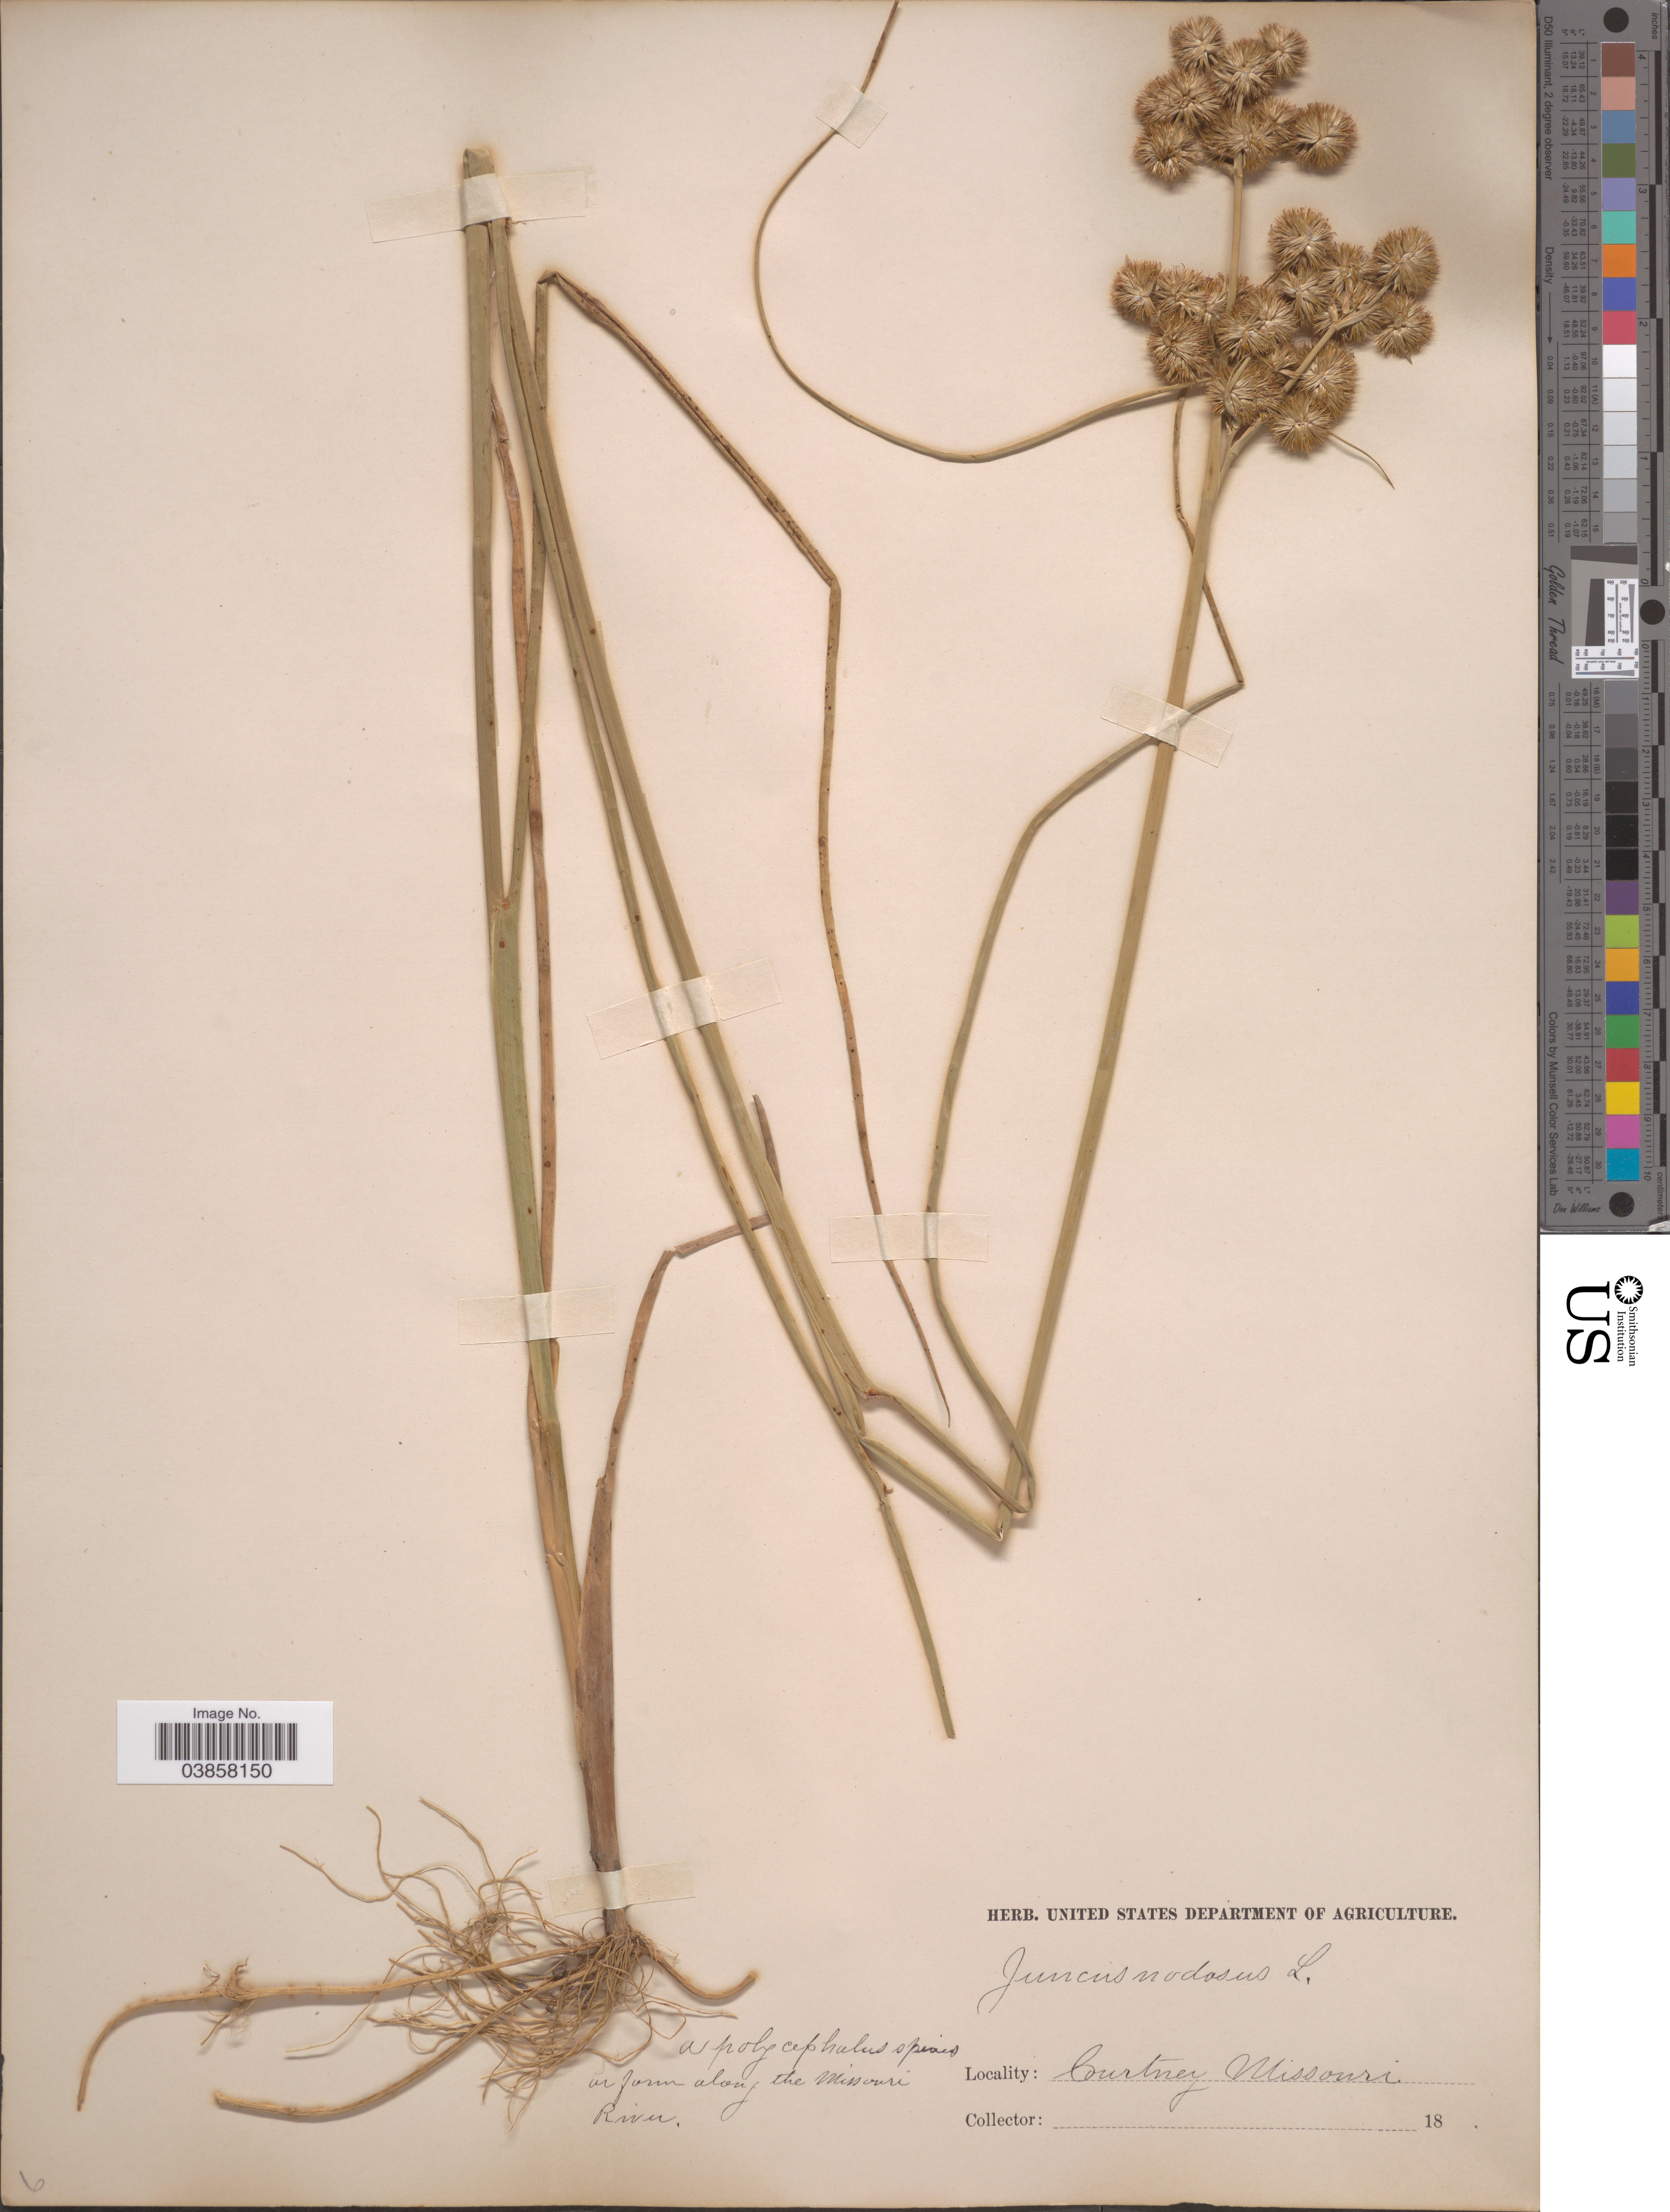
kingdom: Plantae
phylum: Tracheophyta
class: Liliopsida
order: Poales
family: Juncaceae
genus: Juncus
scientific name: Juncus torreyi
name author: Coville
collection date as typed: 18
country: United States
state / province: Missouri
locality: Along the Missouri River. Courtney.